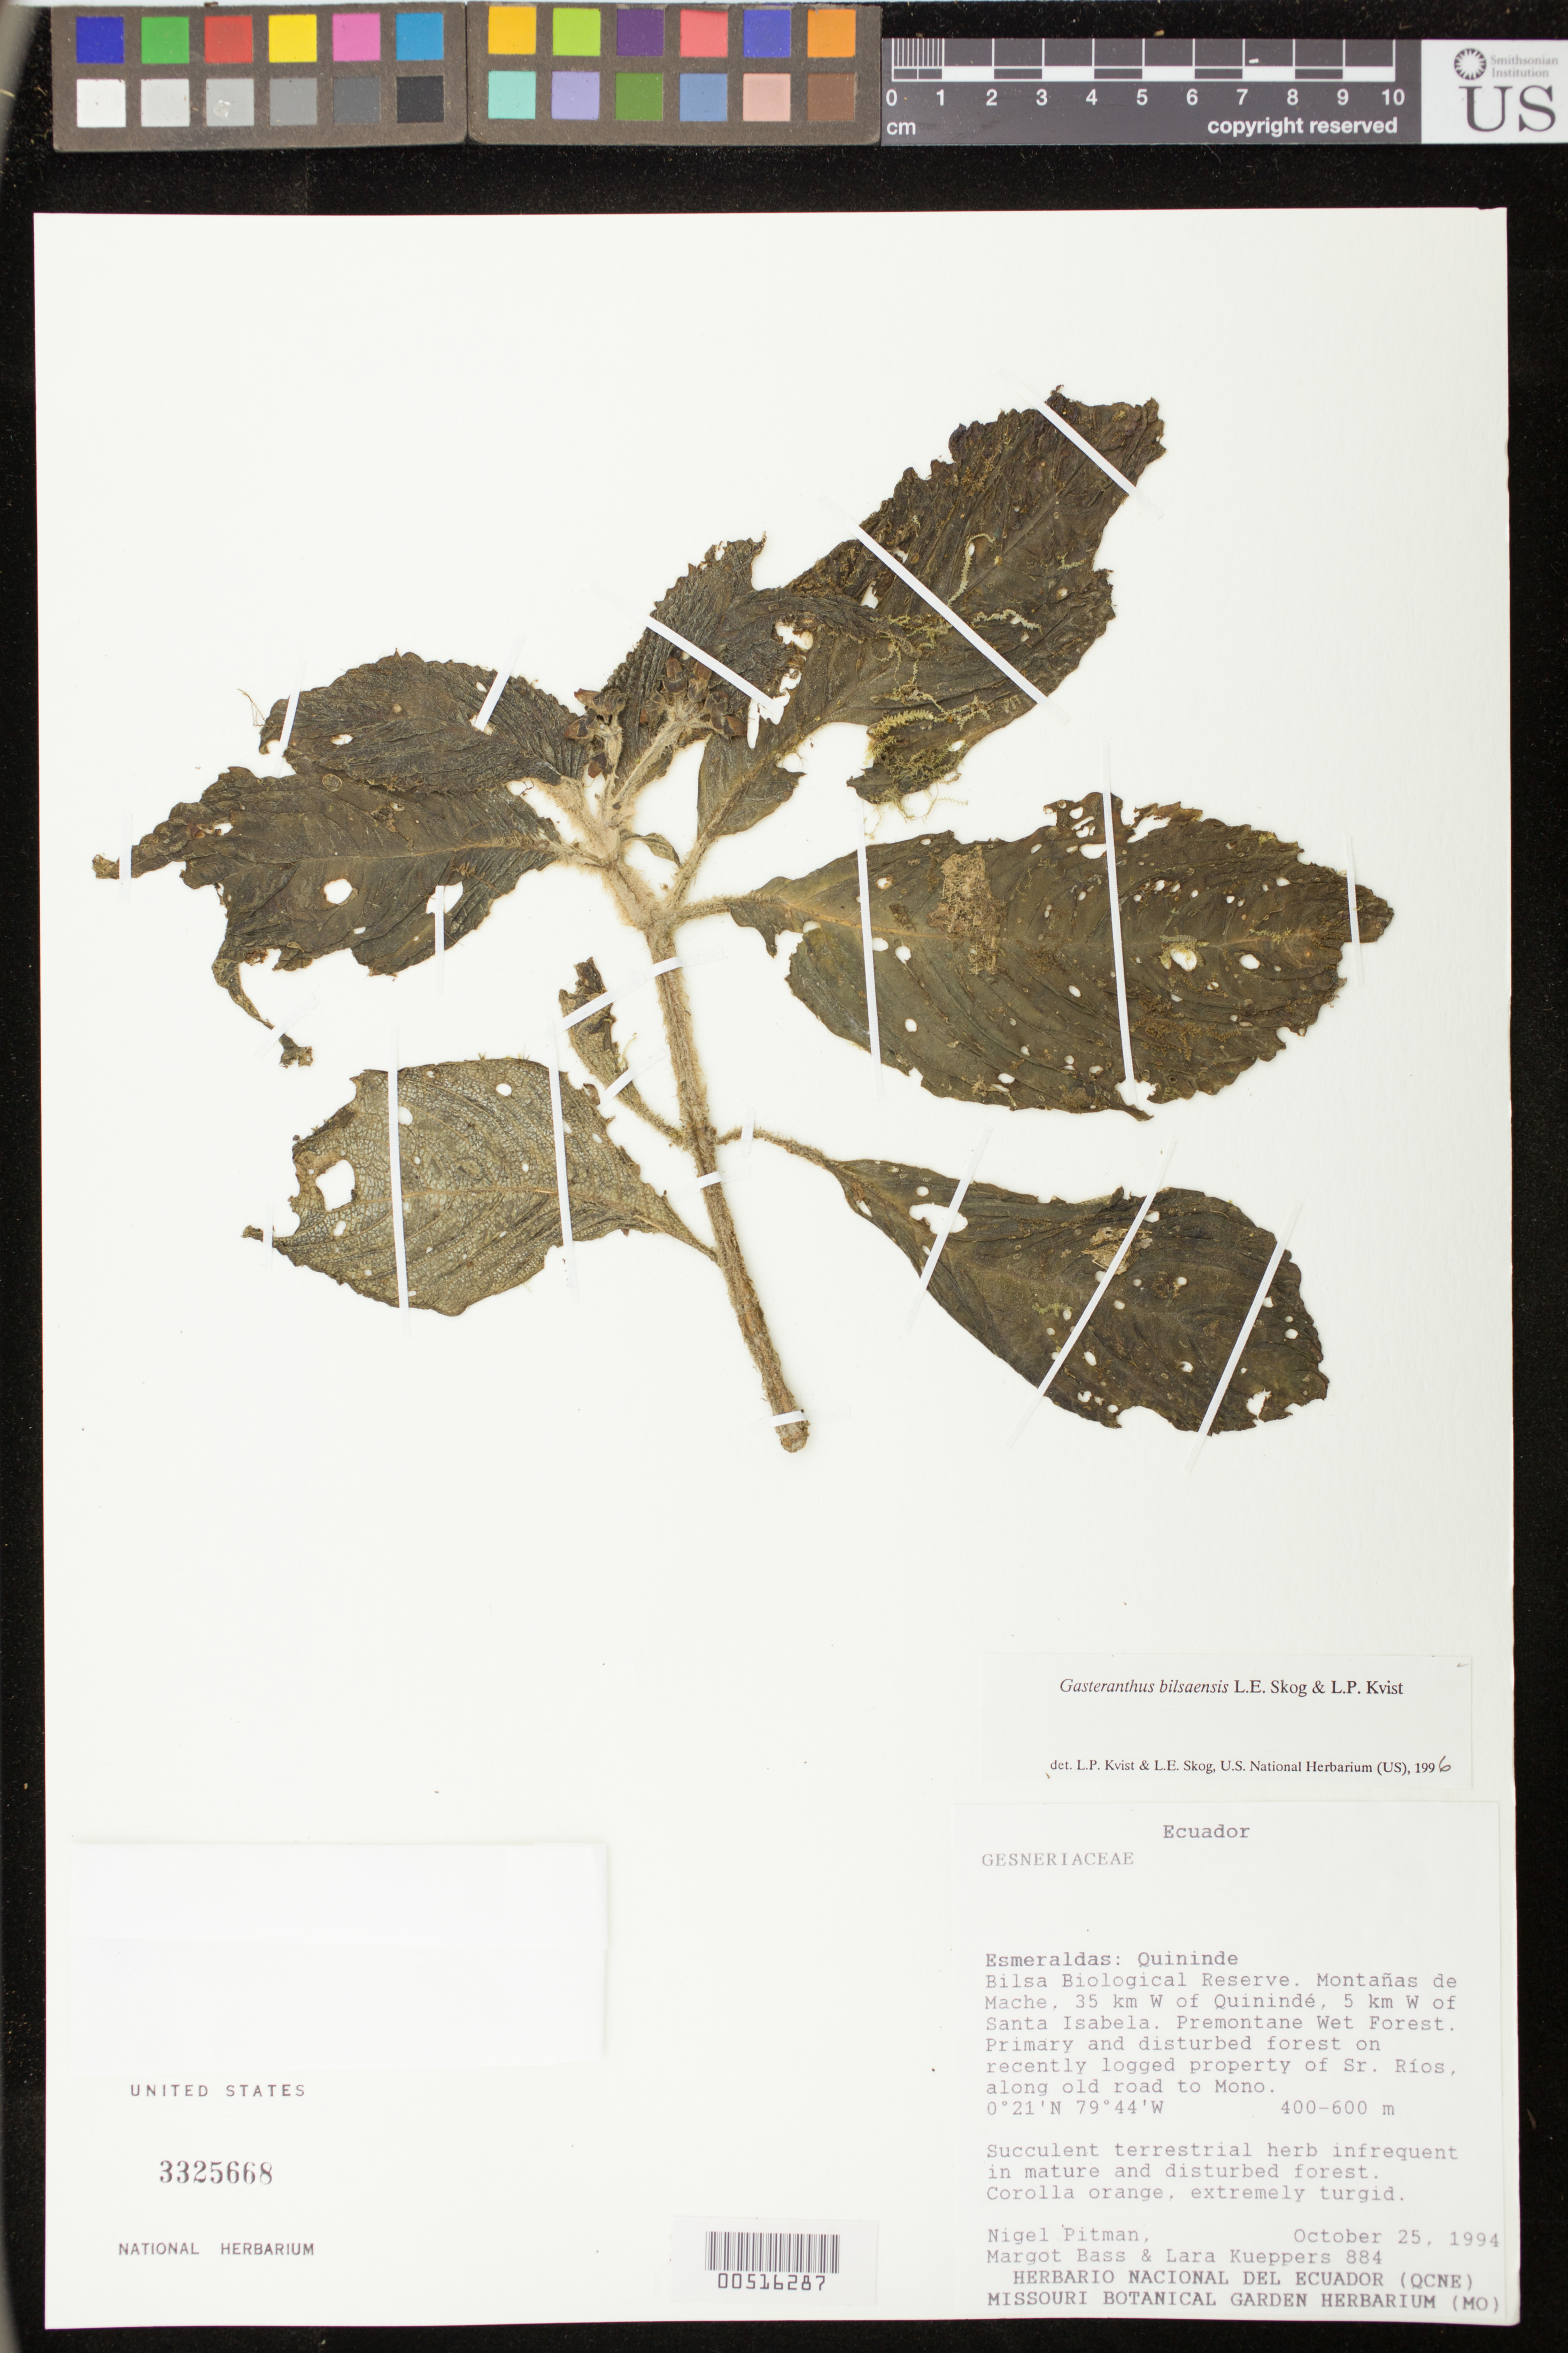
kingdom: Plantae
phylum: Tracheophyta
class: Magnoliopsida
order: Lamiales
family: Gesneriaceae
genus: Gasteranthus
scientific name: Gasteranthus bilsaensis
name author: L.E. Skog & L.P. Kvist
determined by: Skog, Laurence E.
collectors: N. Pitman, M. Bass & L. Kueppers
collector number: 884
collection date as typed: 25 Oct 1994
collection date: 1994-10-25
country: Ecuador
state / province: Esmeraldas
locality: Quininde. Bilsa Biological Reserve. Montañas de Mache, 35 km W of Quinindé, 5 km W of Santa Isabela; property of Sr. Ríos, along old road to Mono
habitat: Premontane wet forest; primary and disturbed forest on recently logged property; infrequent in mature and disturbed forest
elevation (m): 400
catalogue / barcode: US 3325668